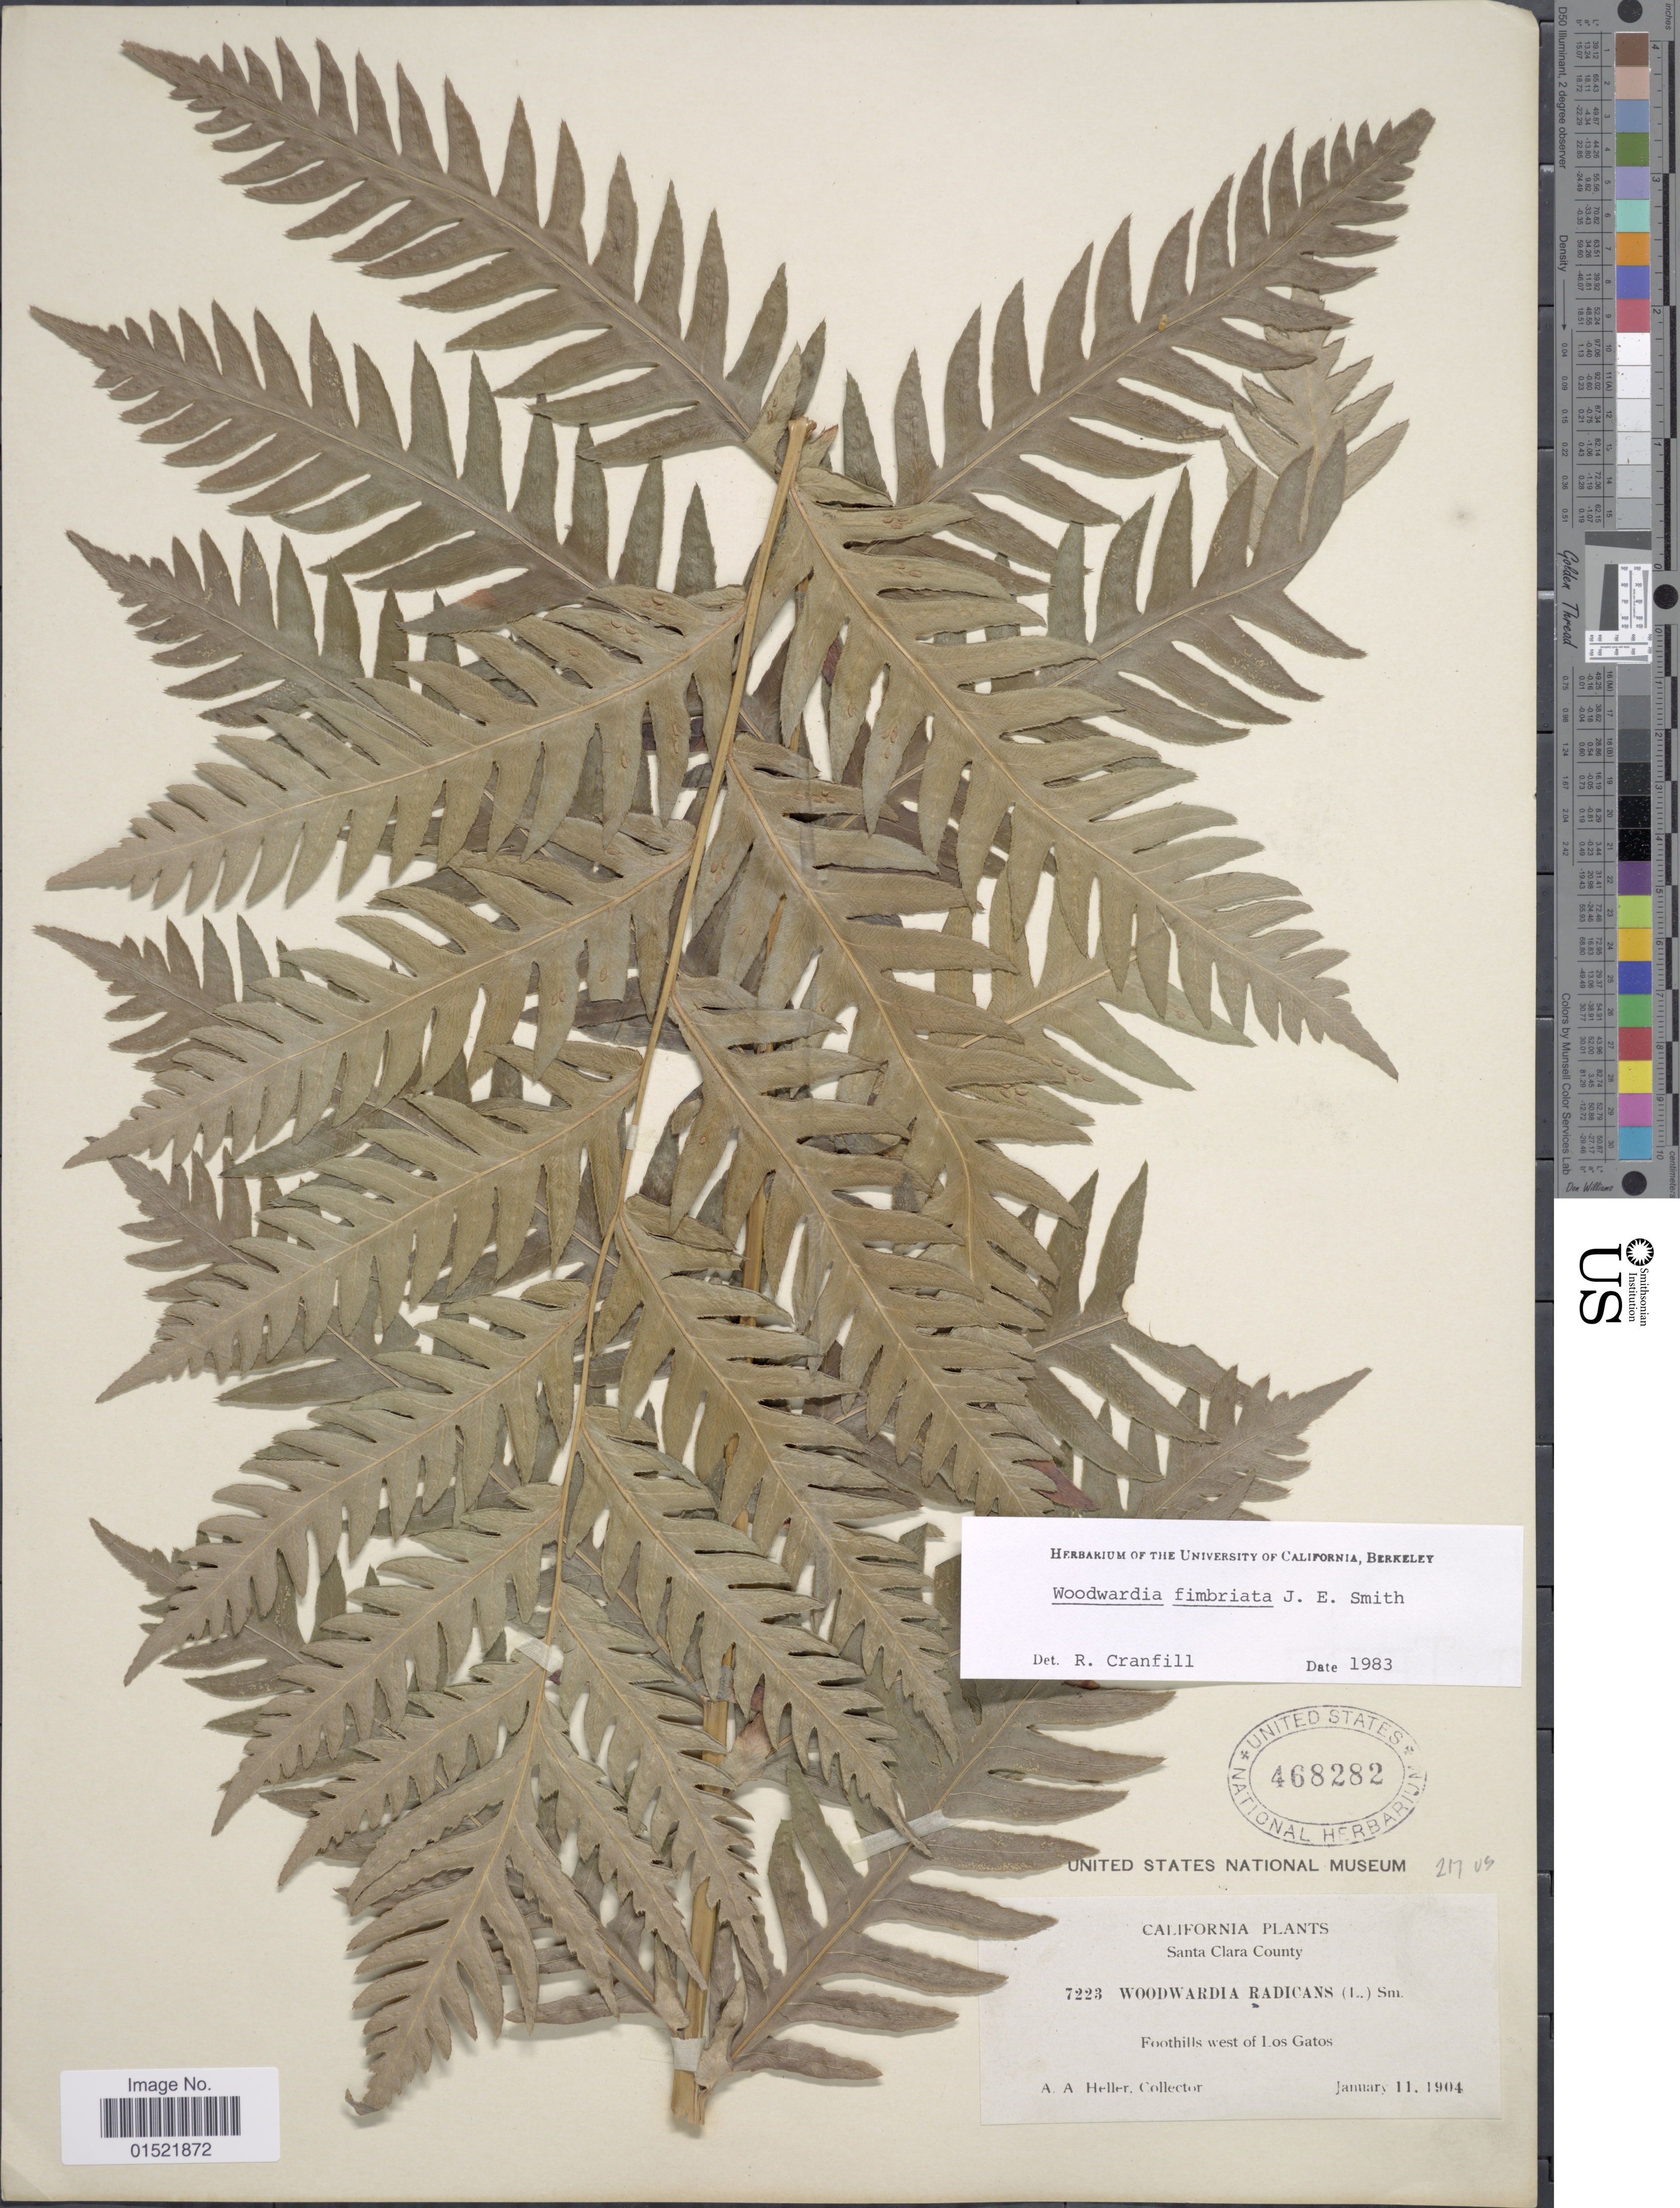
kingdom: Plantae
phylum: Tracheophyta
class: Polypodiopsida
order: Polypodiales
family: Blechnaceae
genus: Woodwardia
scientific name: Woodwardia fimbriata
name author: Sm.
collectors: A. A. Heller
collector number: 7223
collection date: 1904-01-11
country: United States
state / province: California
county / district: Santa Clara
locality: Santa Clara County, Foothills west of Los Gatos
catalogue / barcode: US 468282